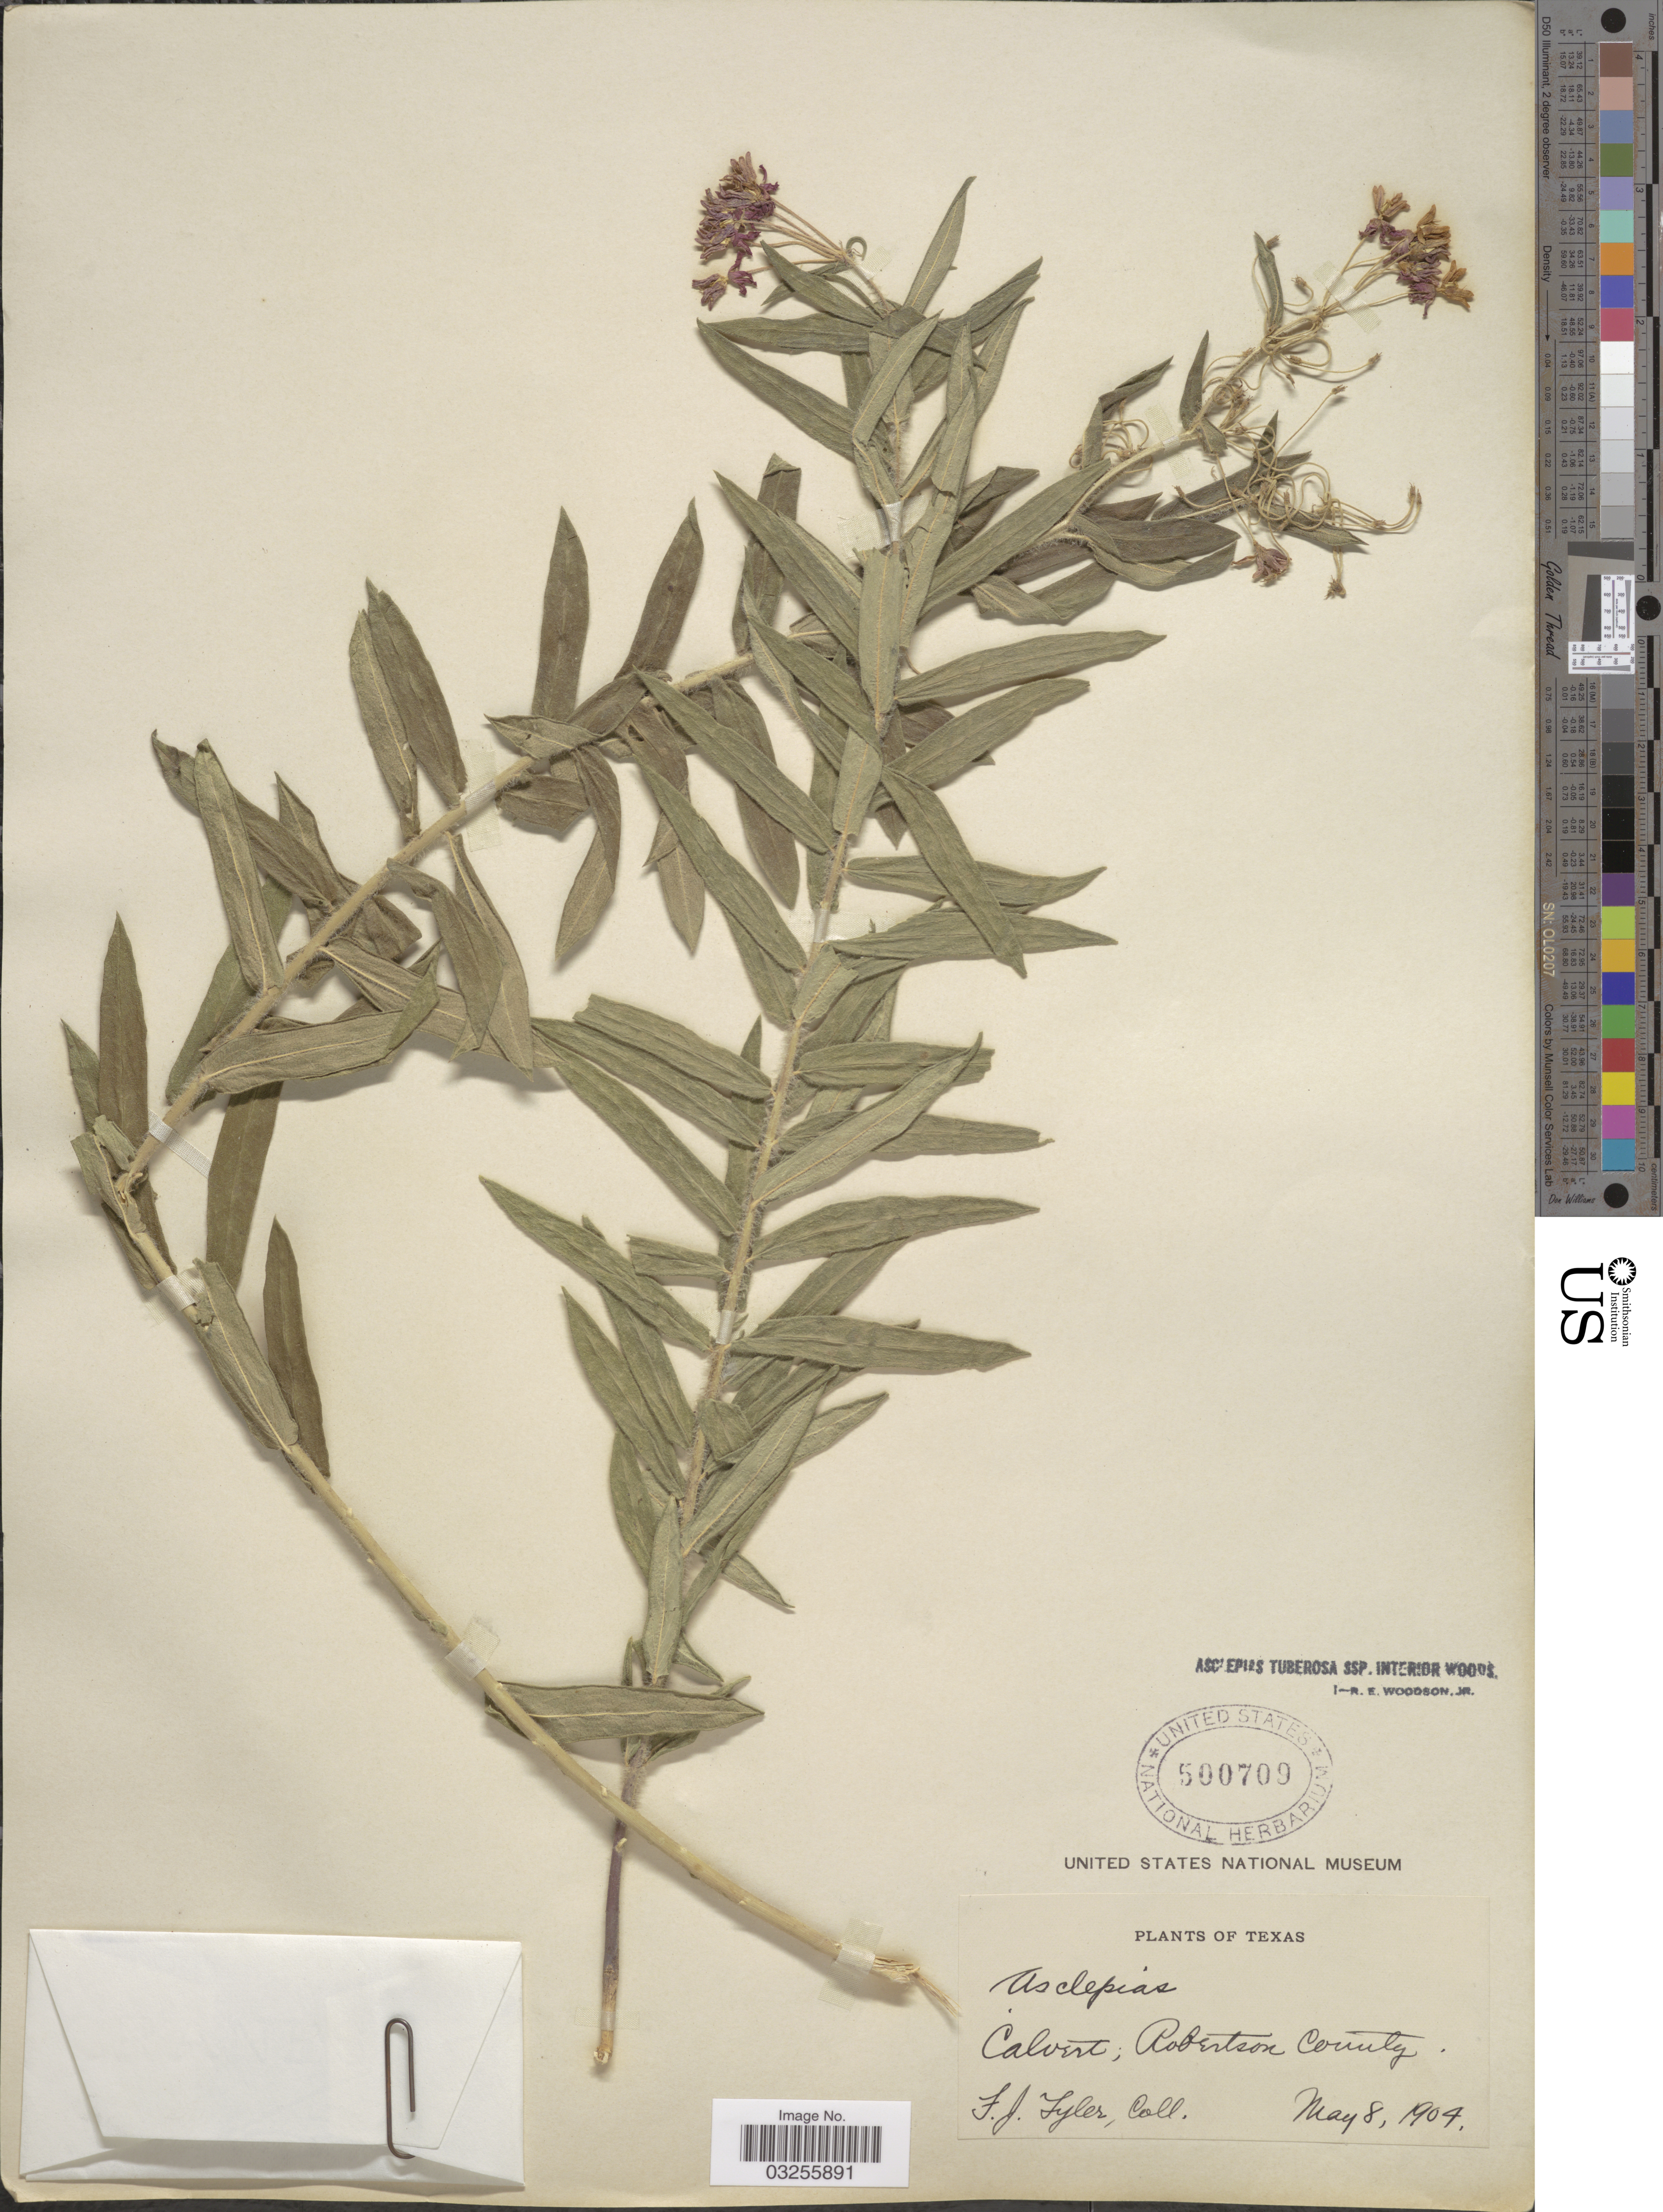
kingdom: Plantae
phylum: Tracheophyta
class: Magnoliopsida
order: Gentianales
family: Apocynaceae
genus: Asclepias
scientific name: Asclepias tuberosa subsp. interior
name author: Woodson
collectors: F. Tyler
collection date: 1904-05-08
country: United States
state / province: Texas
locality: Calvert; Roberston County.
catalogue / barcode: US 500709